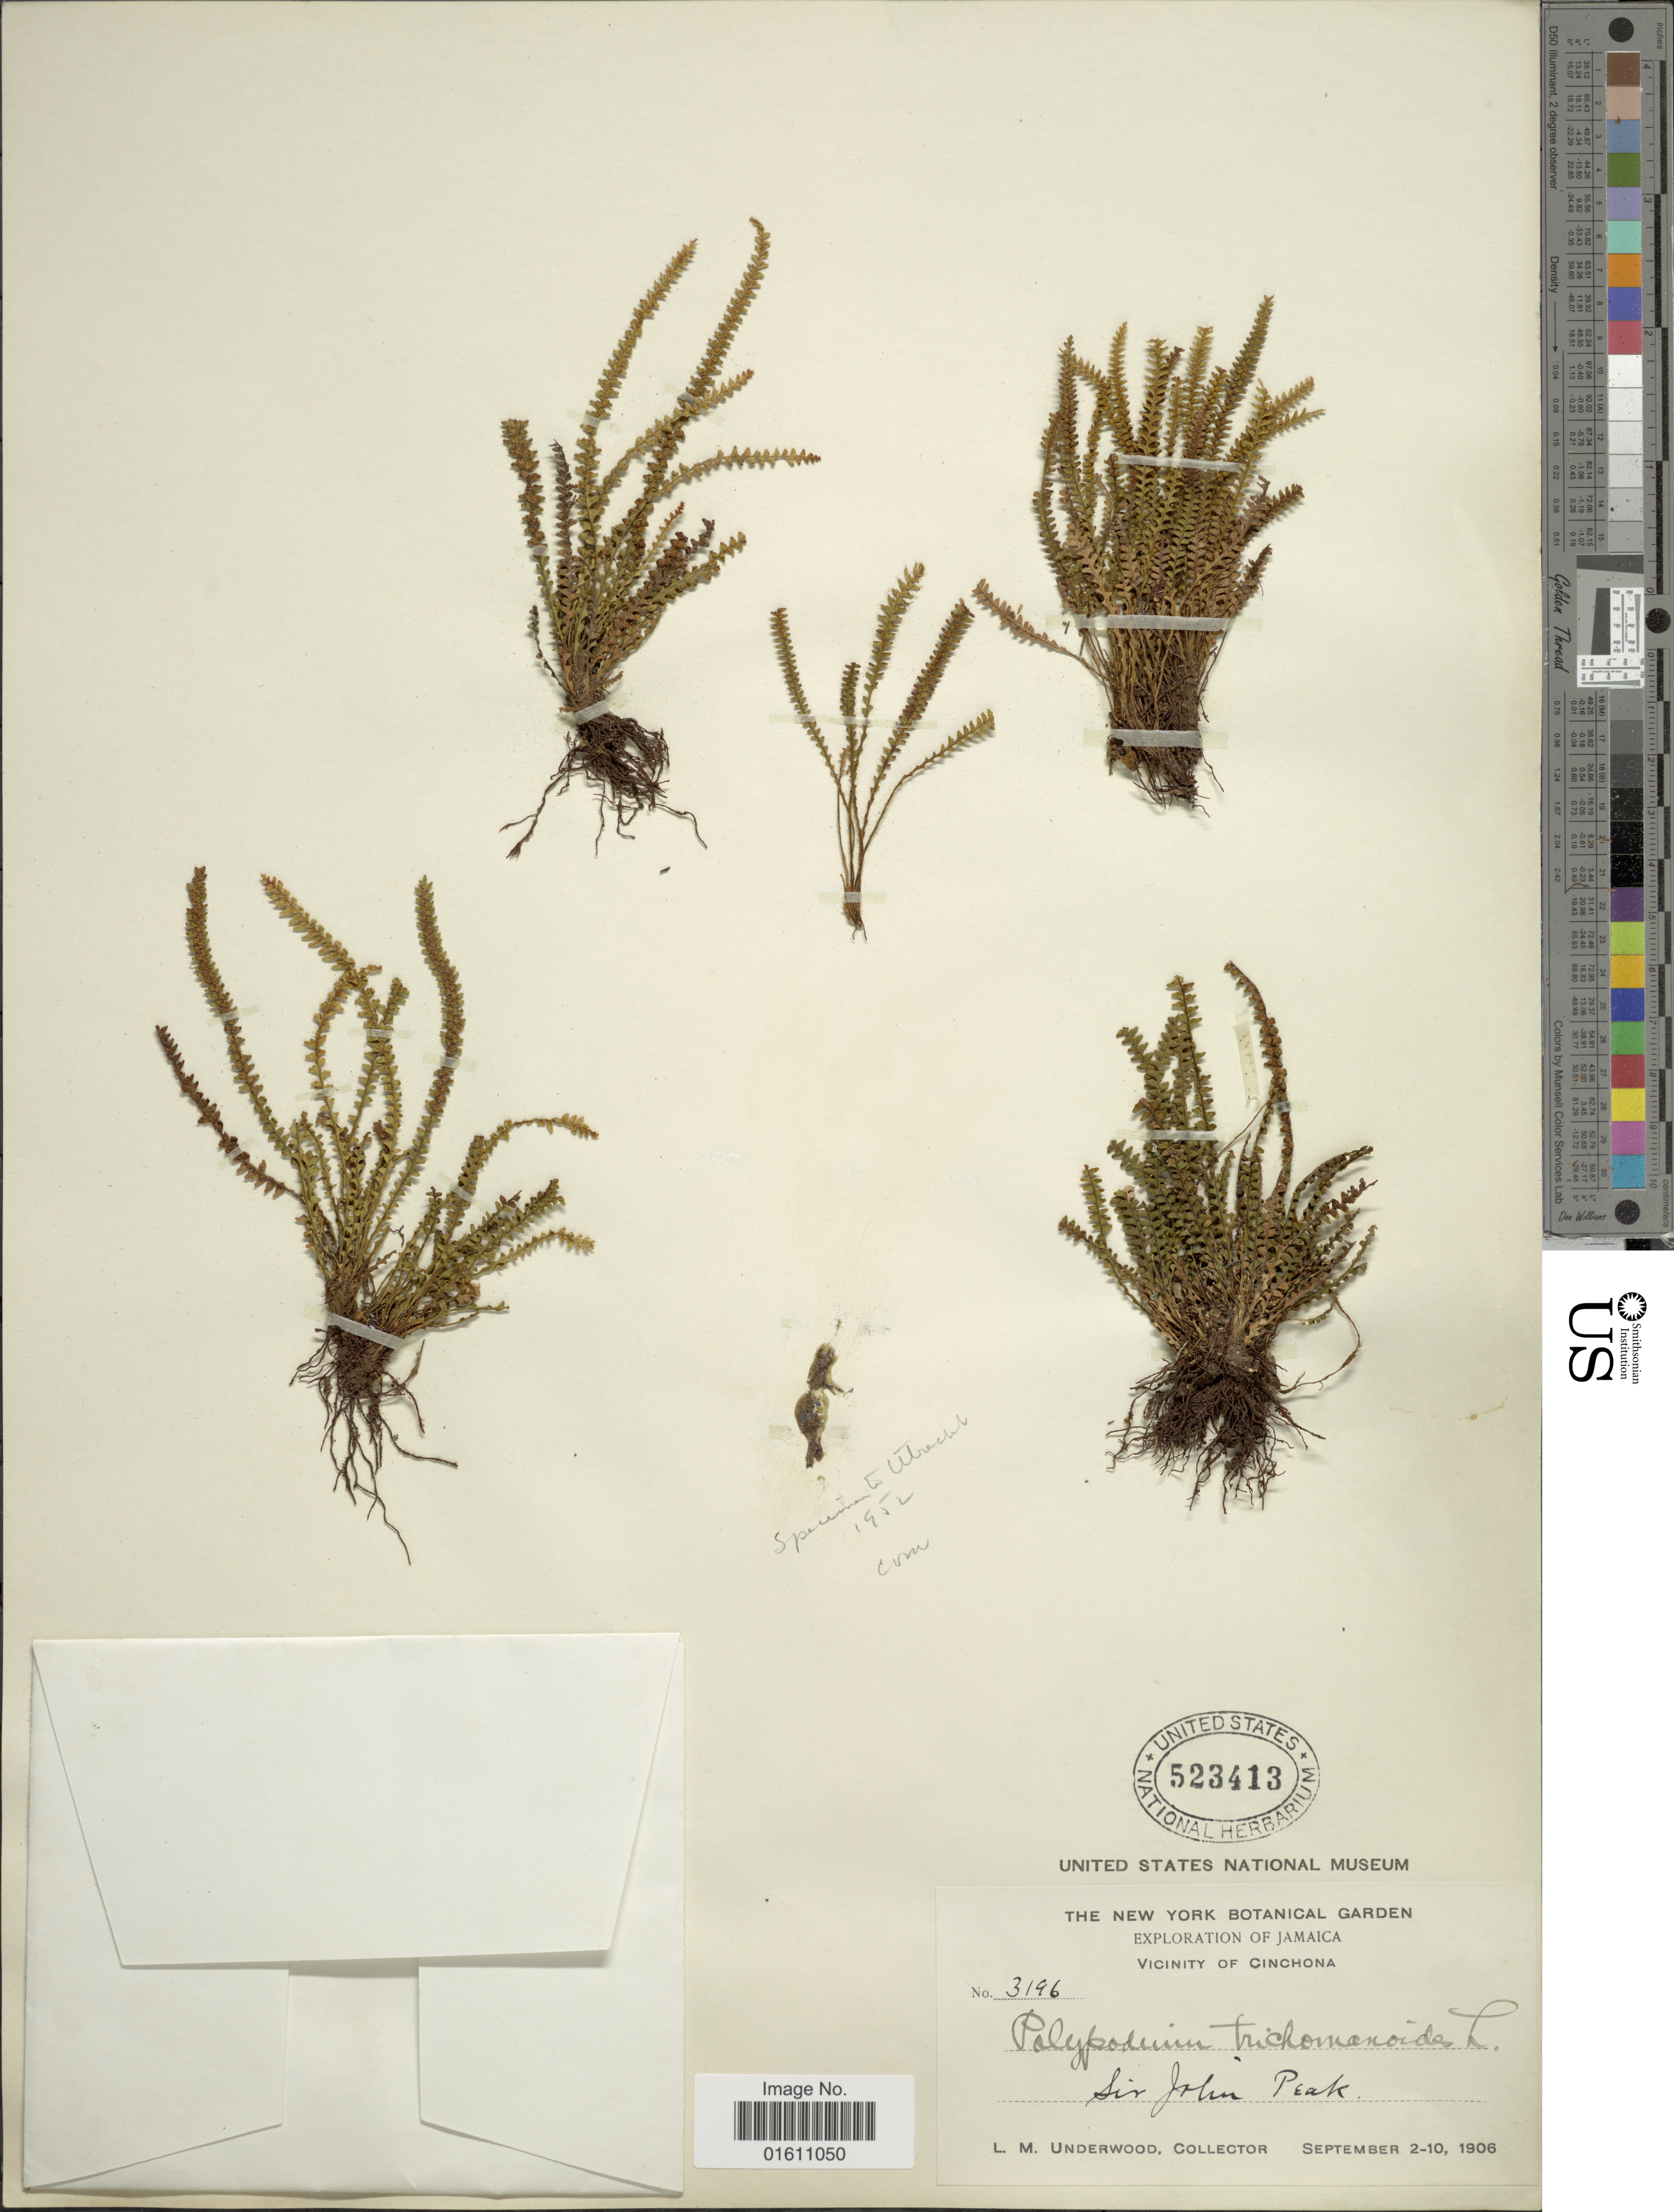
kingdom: Plantae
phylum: Tracheophyta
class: Polypodiopsida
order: Polypodiales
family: Polypodiaceae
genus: Moranopteris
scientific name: Moranopteris trichomanoides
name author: (Sw.) R. Y. Hirai & J. Prado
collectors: L. M. Underwood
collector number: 3196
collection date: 1906-09-02/1906-09-10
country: Jamaica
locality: Vicinity of Cinchona, Sir John Peak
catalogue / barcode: US 523413